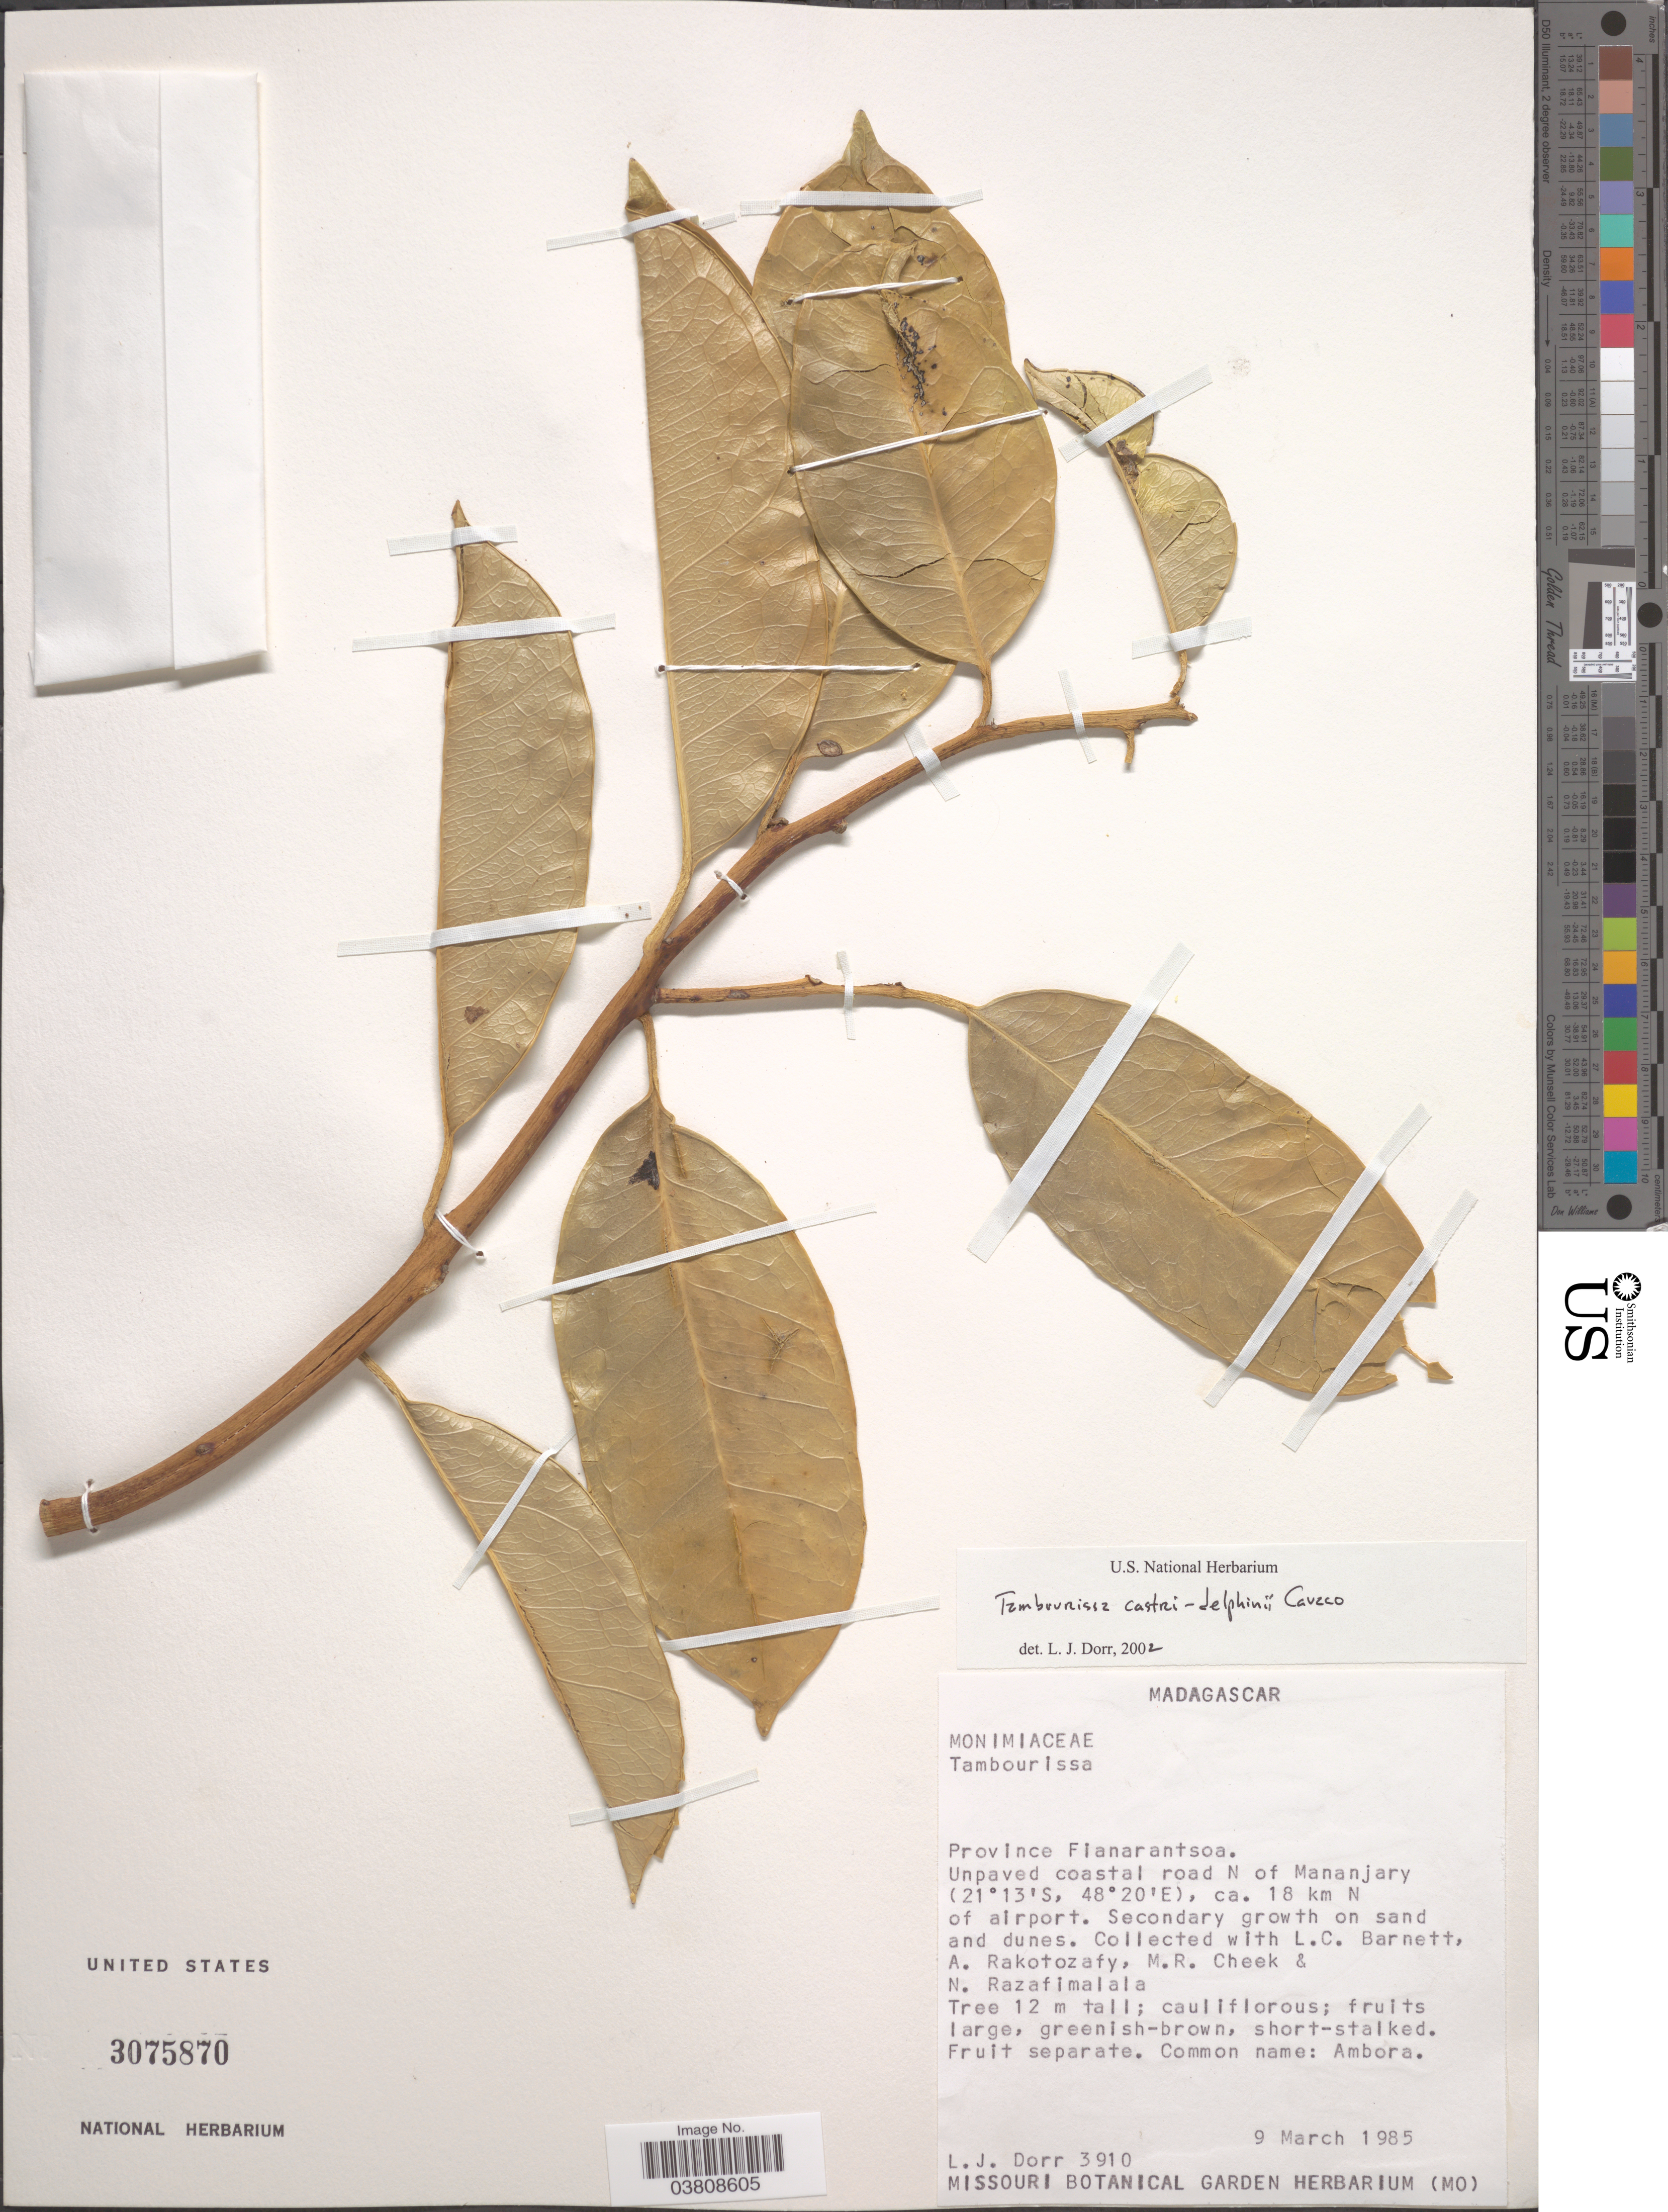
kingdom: Plantae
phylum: Tracheophyta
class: Magnoliopsida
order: Laurales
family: Monimiaceae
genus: Tambourissa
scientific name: Tambourissa castridelphinii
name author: Cavaco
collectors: L. J. Dorr, L. C. Barnett, A. Rakotozafy, M. Cheek & N. Razafimalala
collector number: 3910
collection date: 1985-03-09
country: Madagascar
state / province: Vatovavy Fitovinany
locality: Unpaved coastal road N of Mananjary, ca. 18 km N of airport.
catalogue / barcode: US 3075870